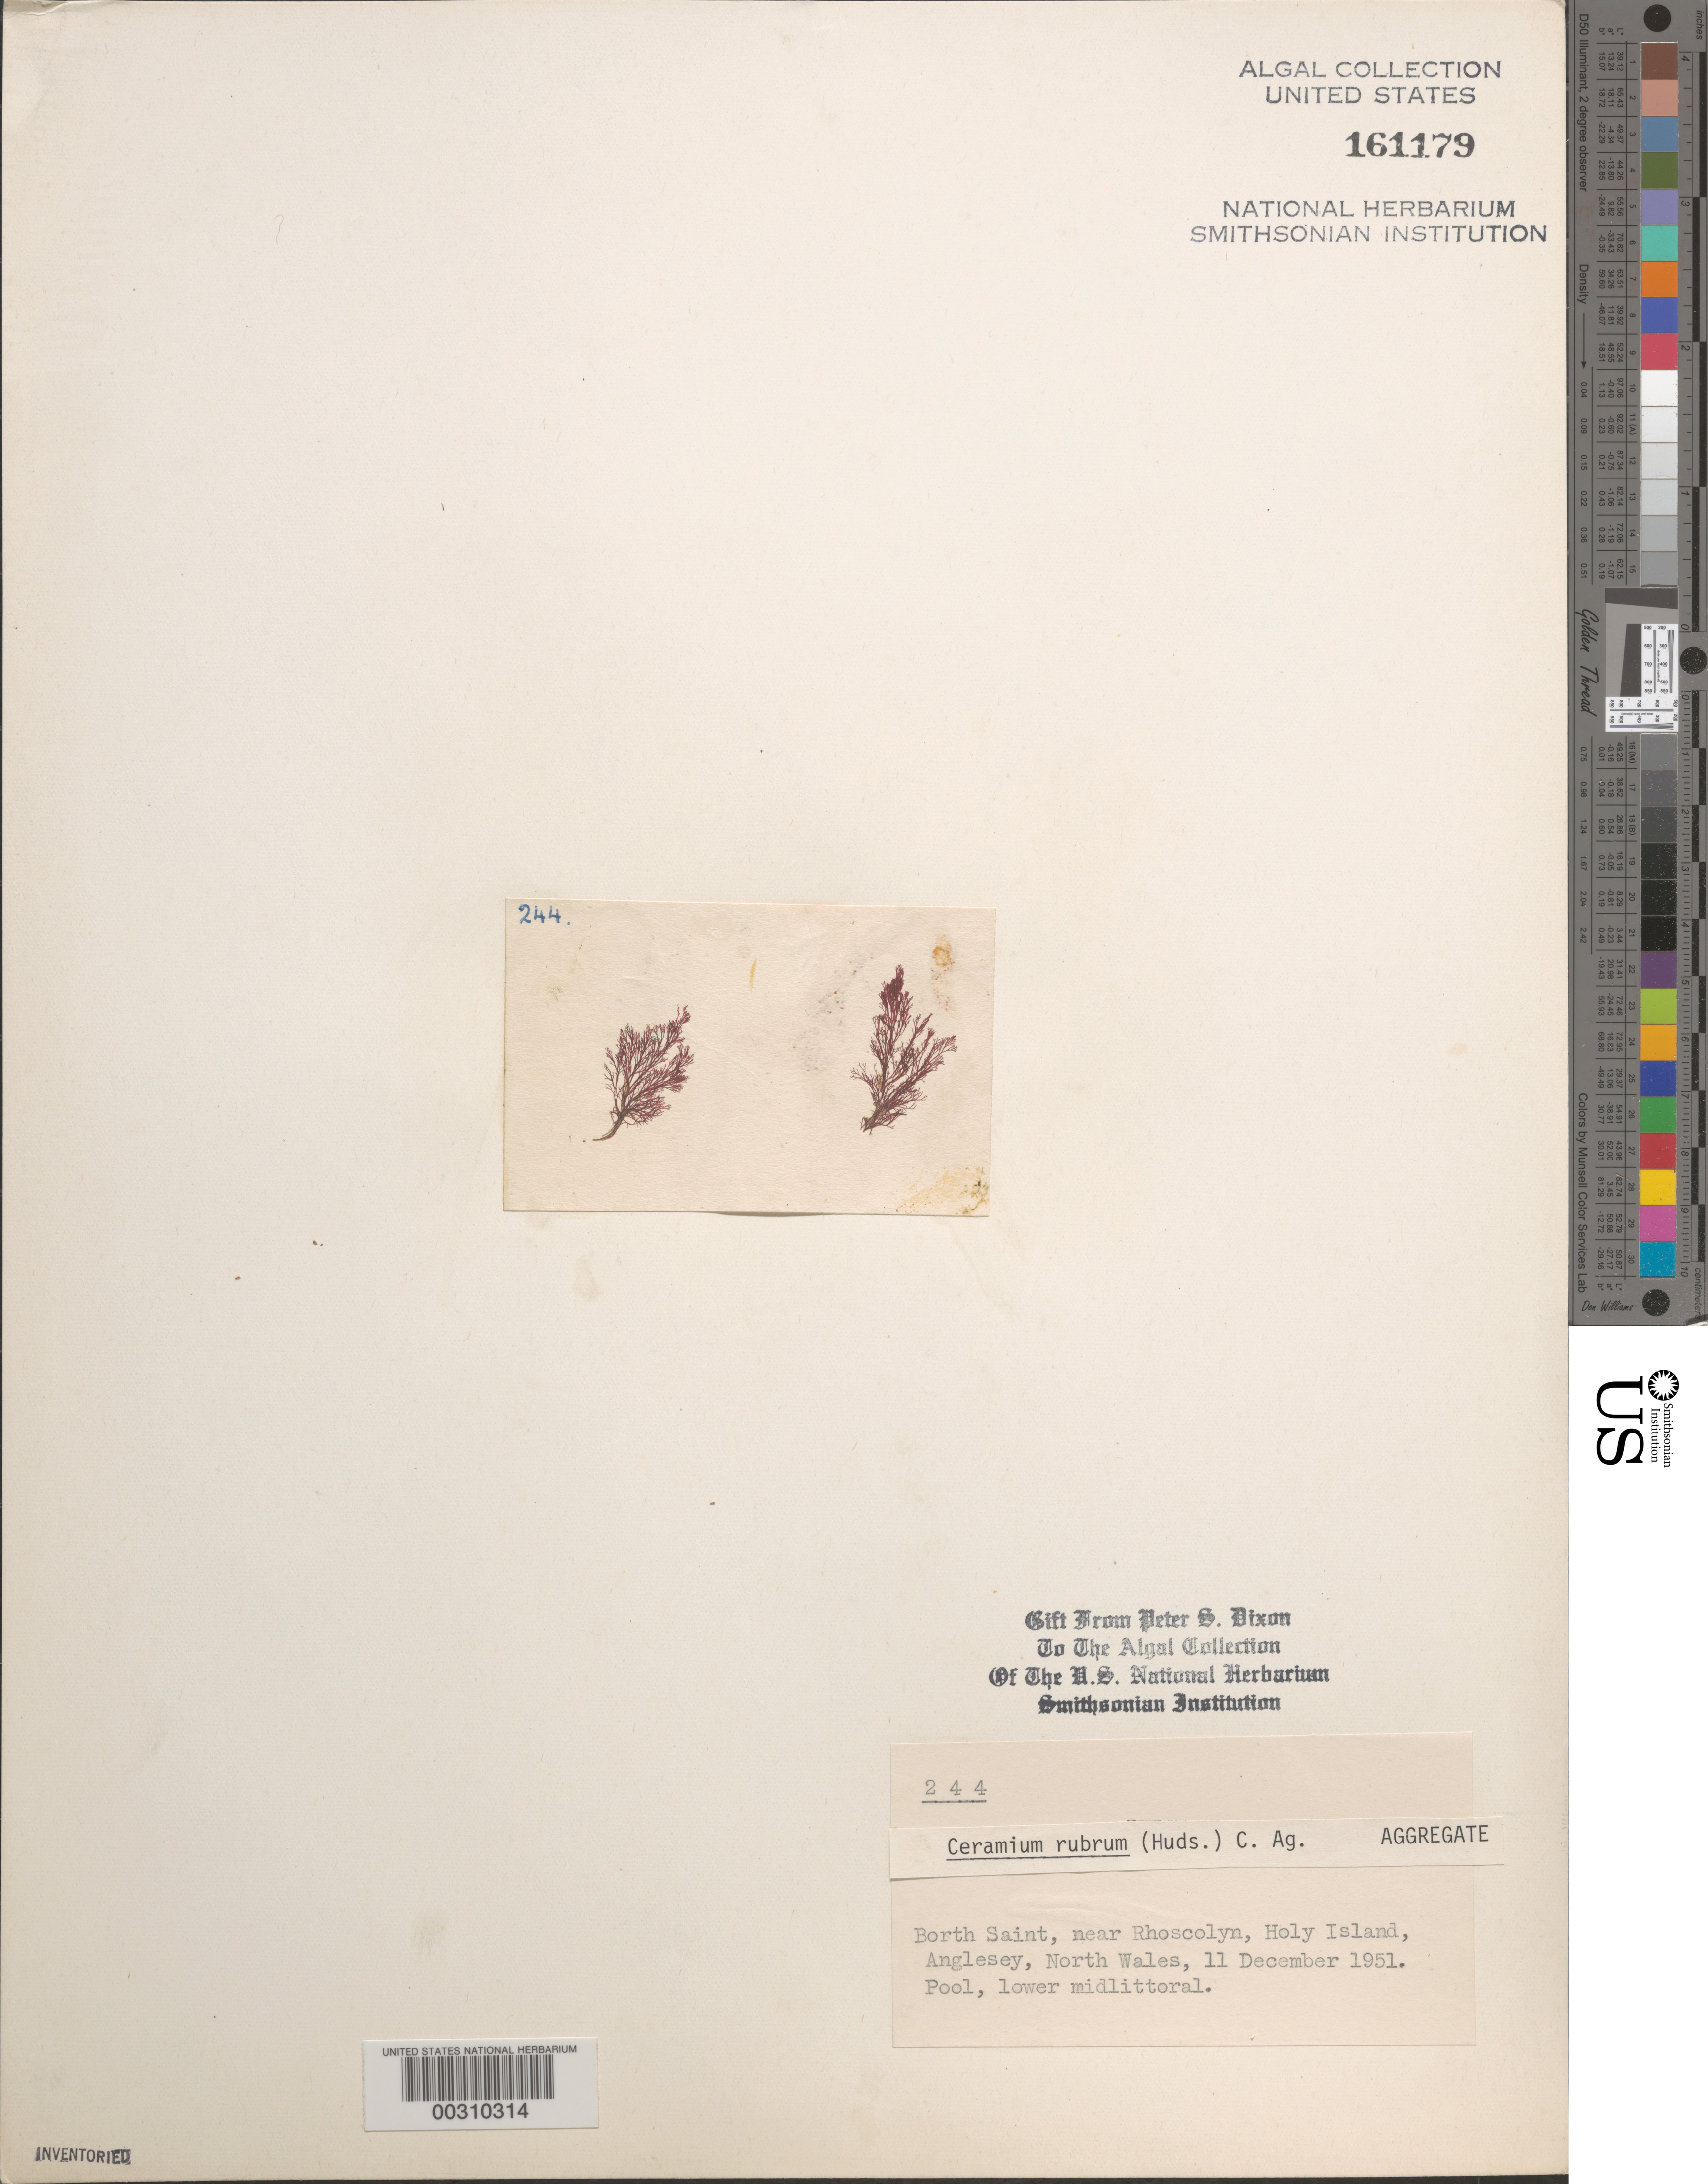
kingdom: Plantae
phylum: Rhodophyta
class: Florideophyceae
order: Ceramiales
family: Ceramiaceae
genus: Ceramium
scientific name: Ceramium rubrum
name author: C. Agardh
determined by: Dixon, P. S.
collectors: P. S. Dixon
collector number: PSD 244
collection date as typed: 11 Dec 1951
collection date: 1951-12-11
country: United Kingdom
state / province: Wales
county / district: Gwynedd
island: Anglesey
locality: Borth Saint, Holy Island, near Rhoscolyn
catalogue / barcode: US 161179